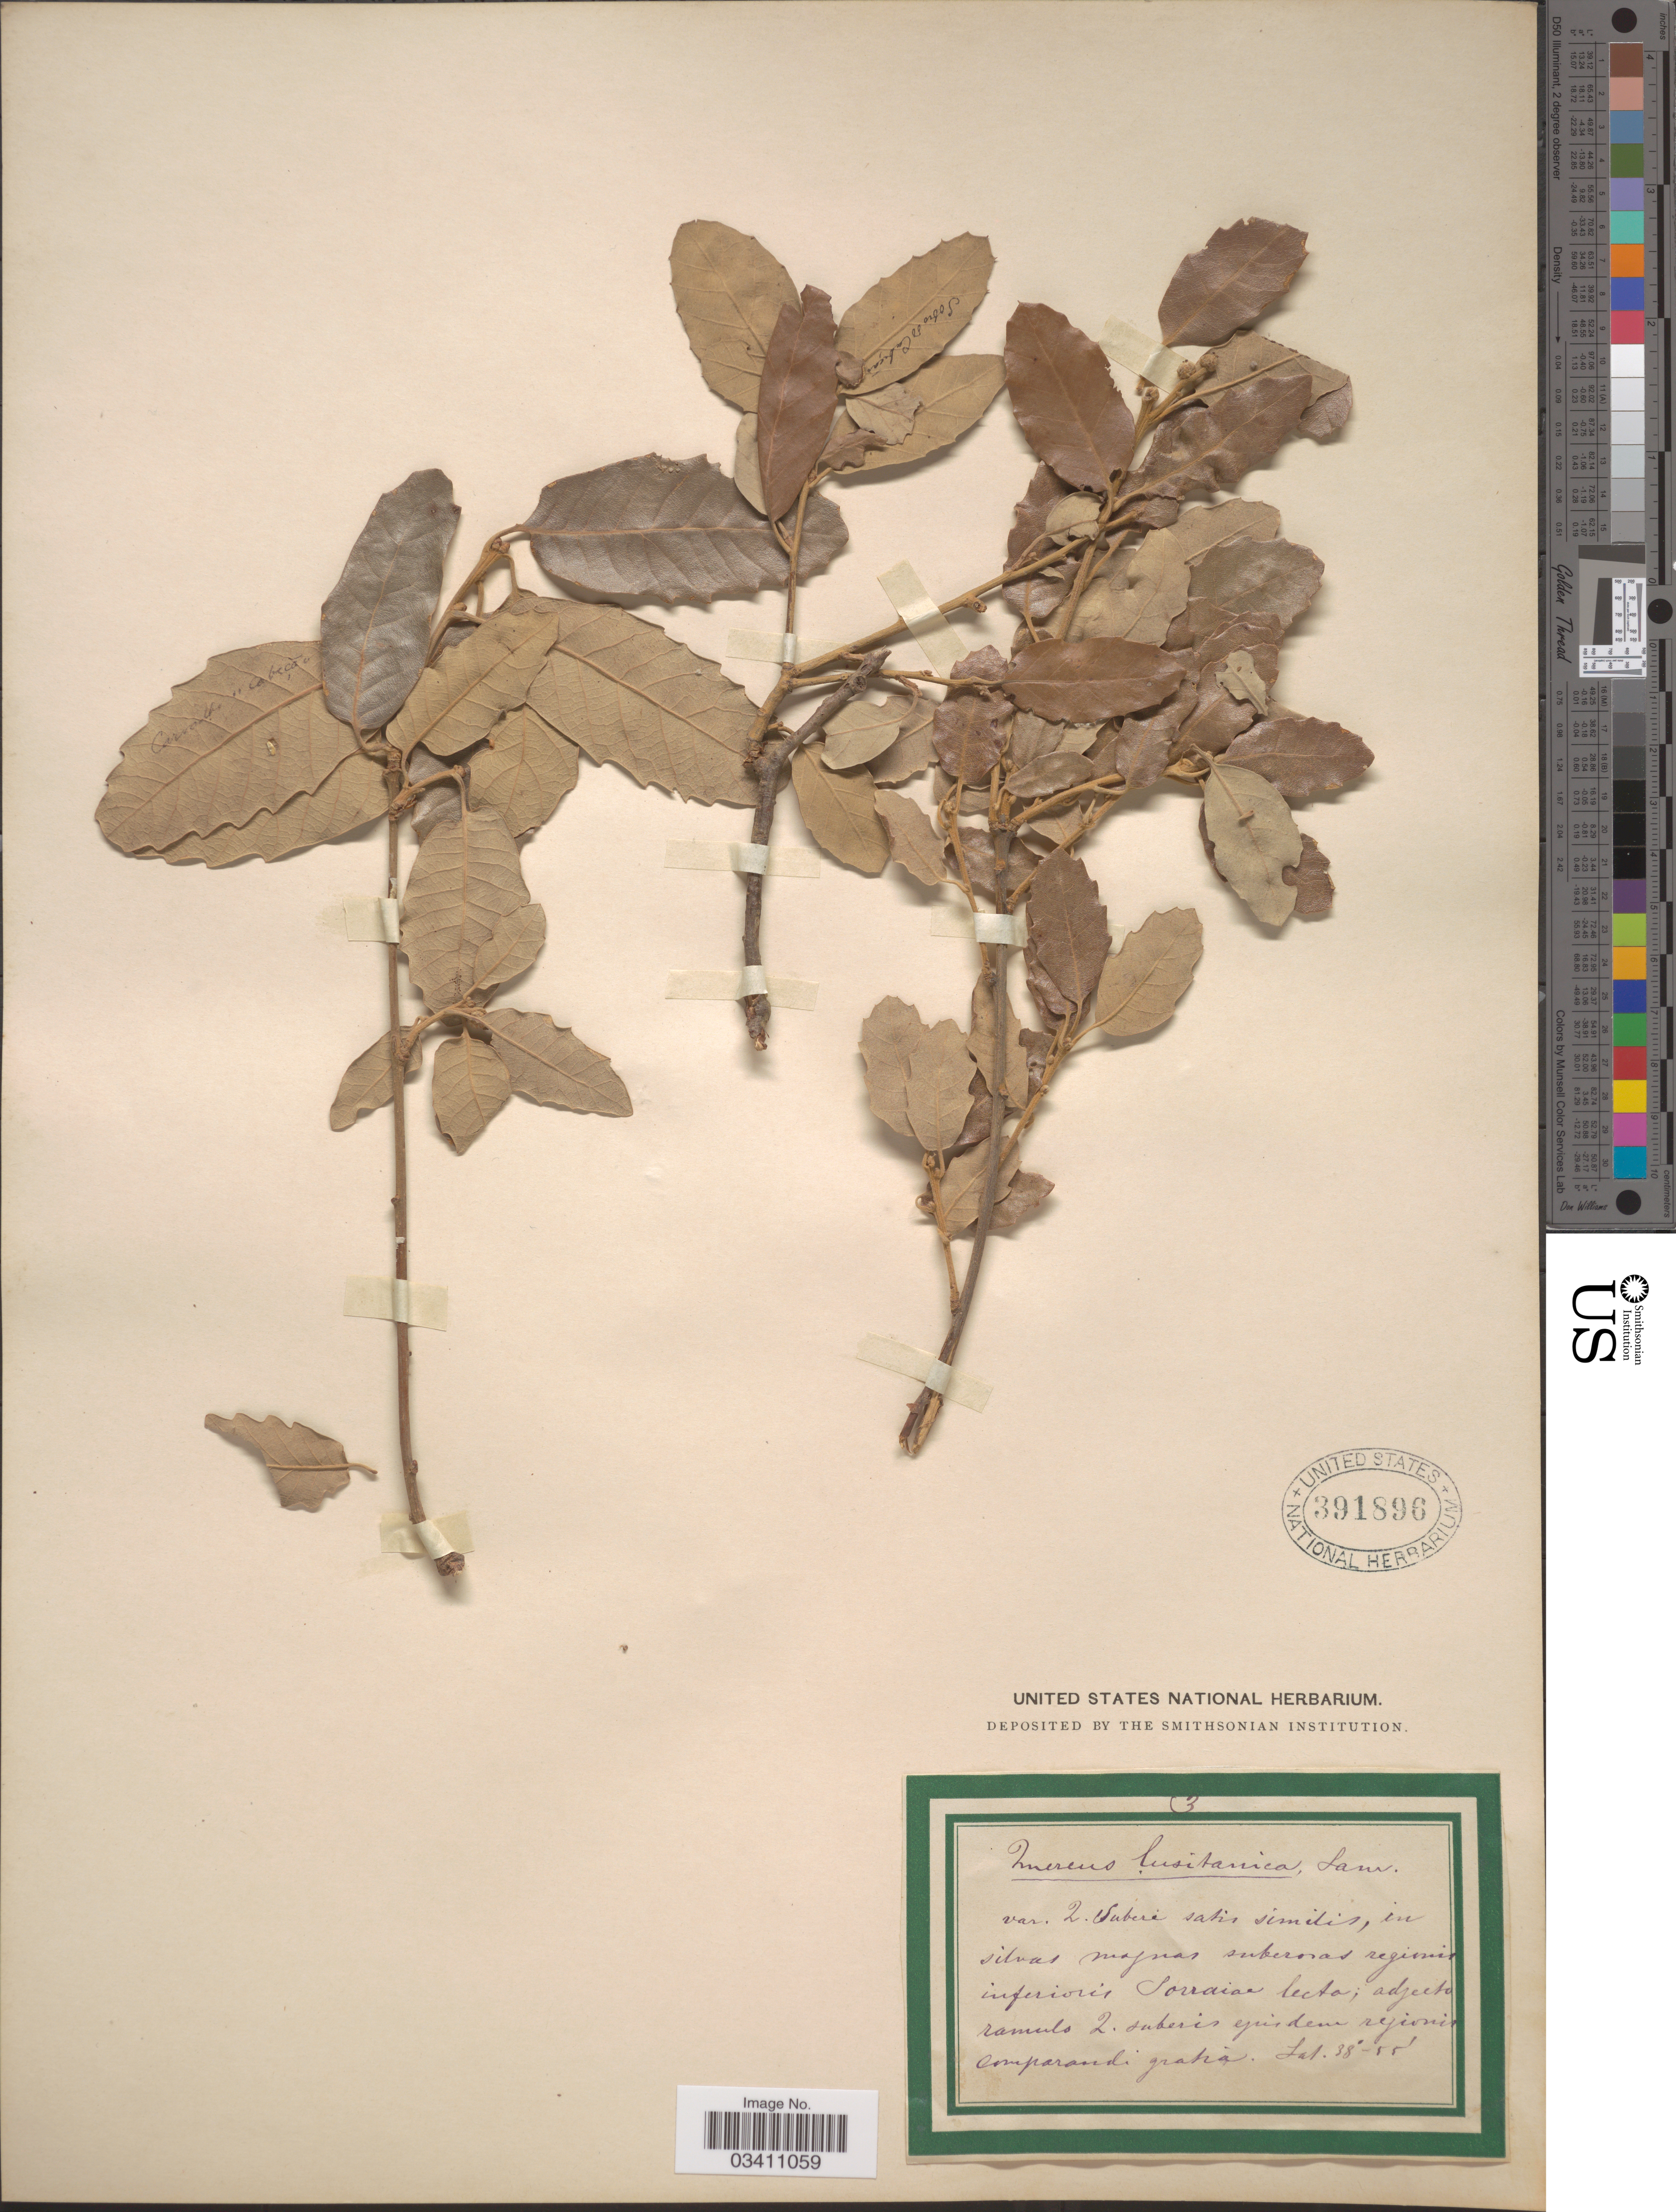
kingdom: Plantae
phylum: Tracheophyta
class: Magnoliopsida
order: Fagales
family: Fagaceae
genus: Quercus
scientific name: Quercus lusitanica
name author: Lam.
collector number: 3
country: Portugal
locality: In silvas magnas suberoras regionis inferioris Sorraia lecta. [interpreted]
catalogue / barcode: US 391896